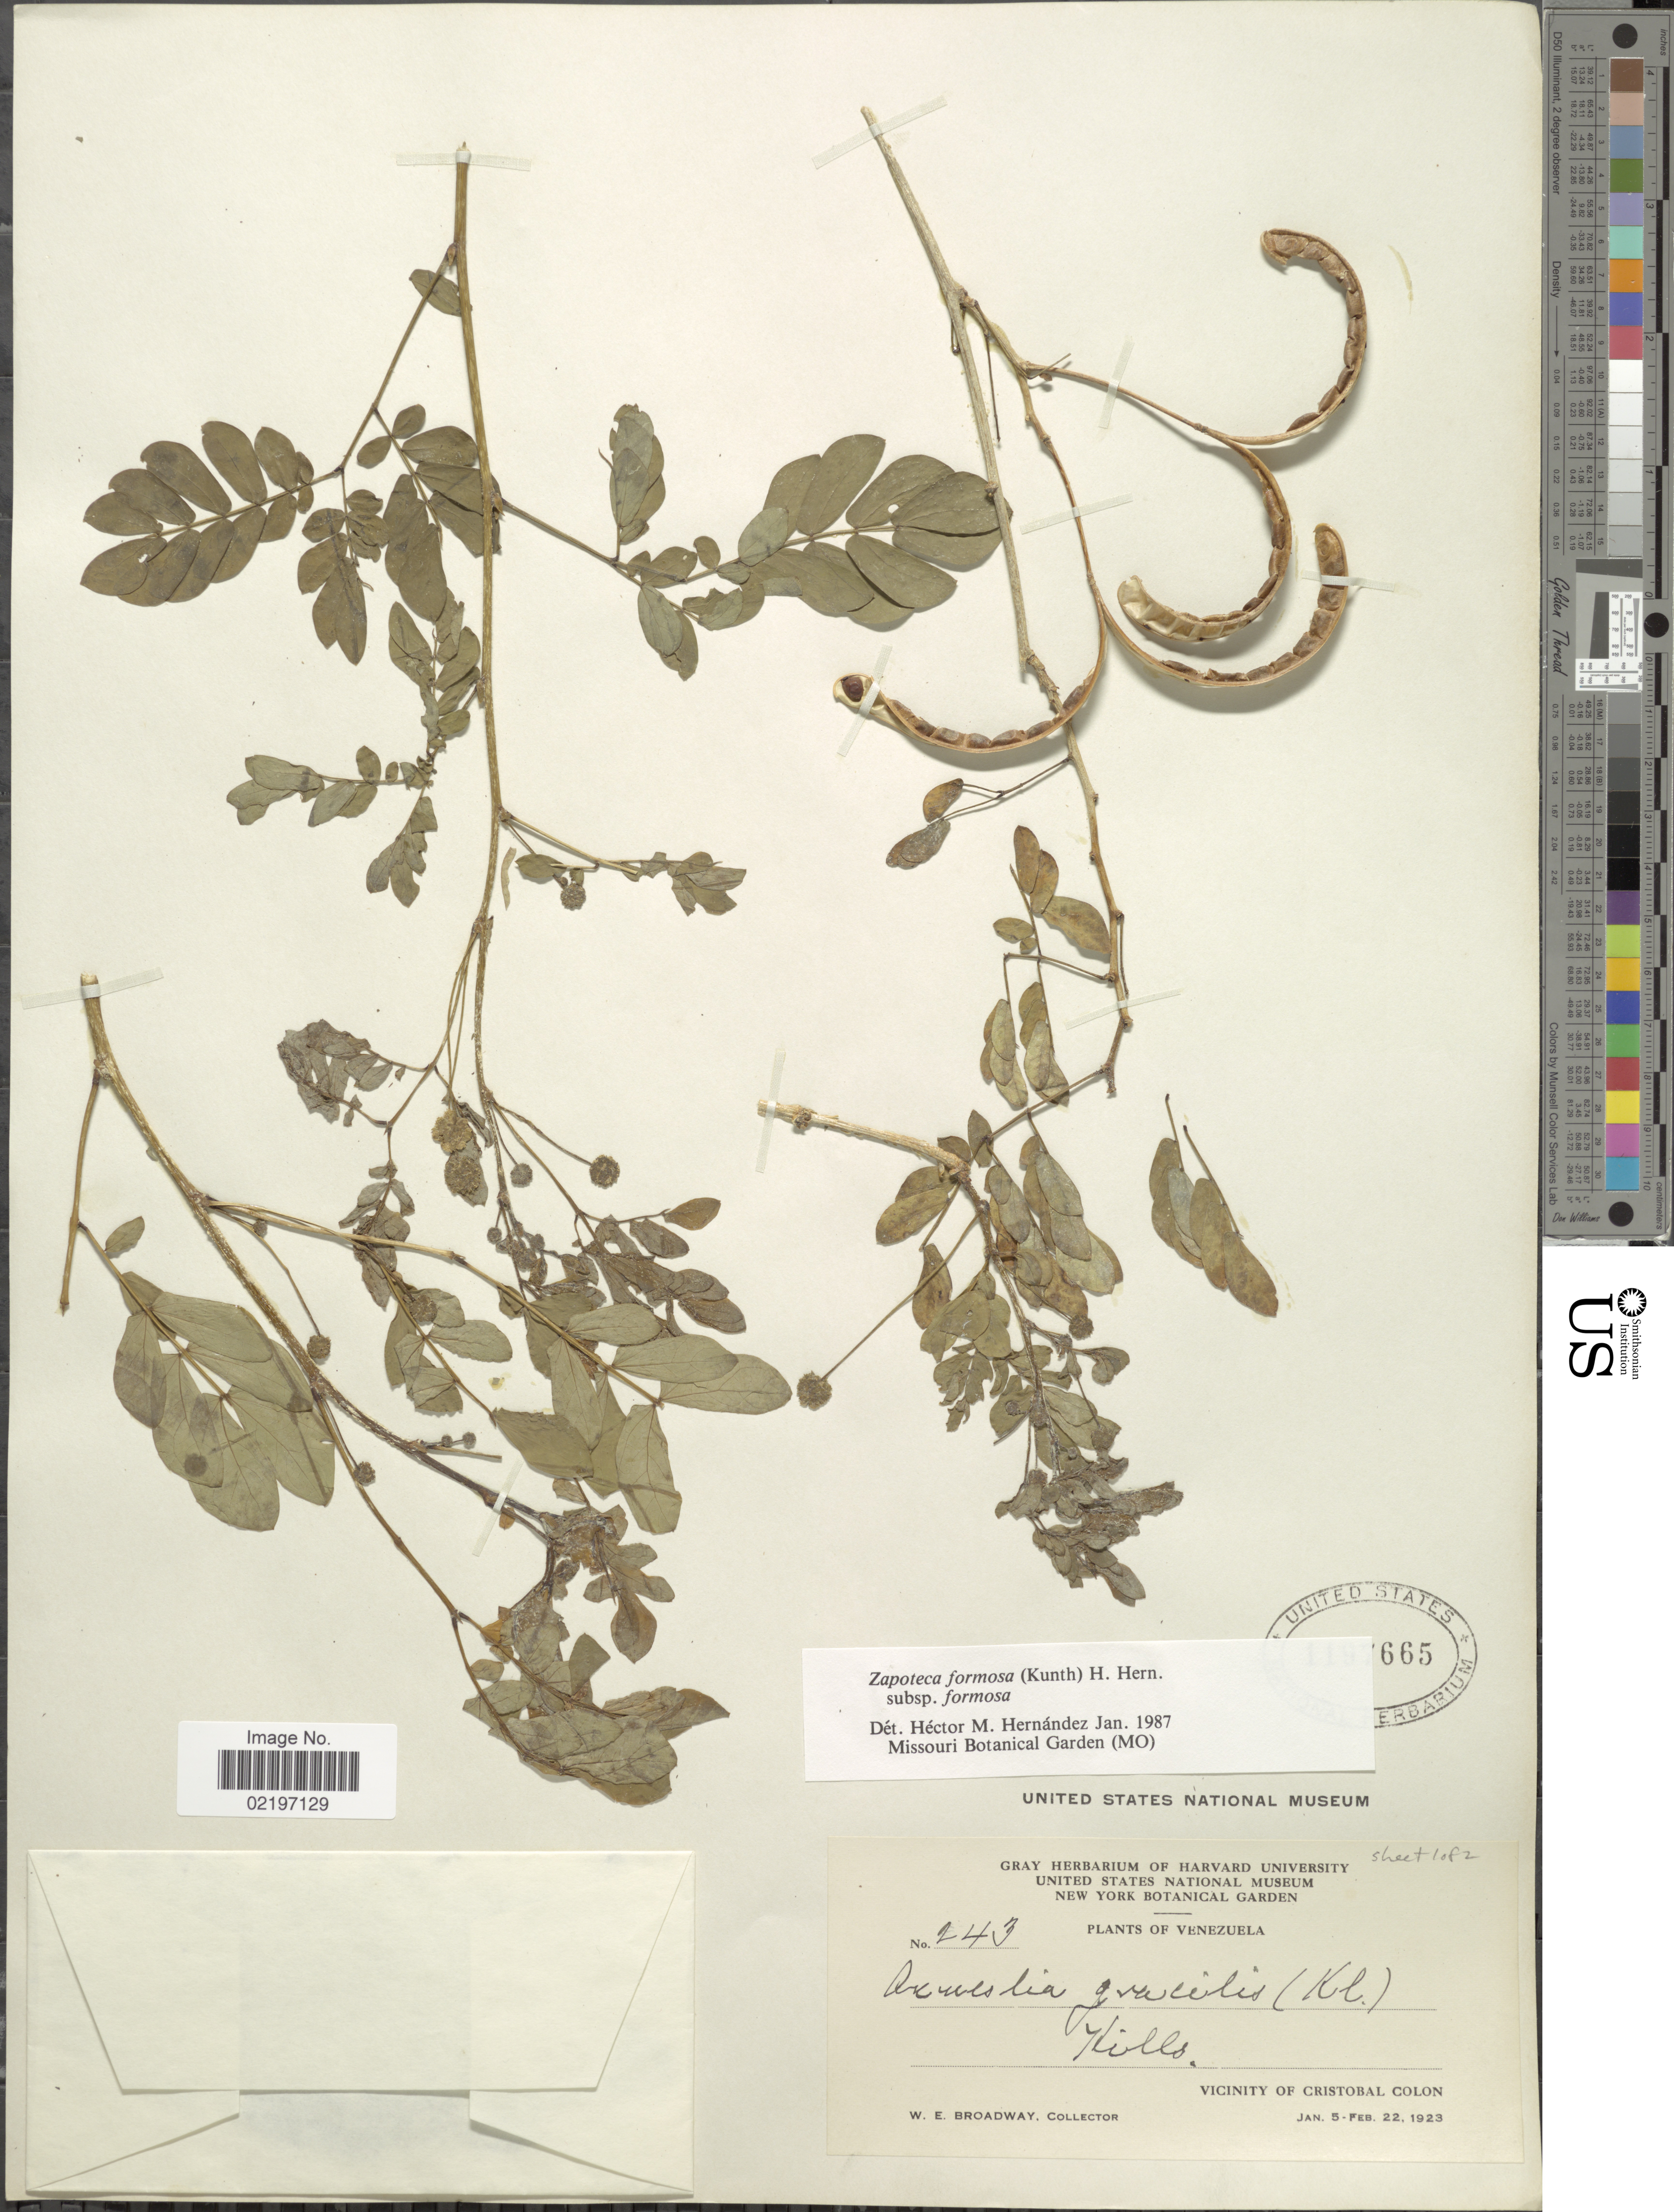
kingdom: Plantae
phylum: Tracheophyta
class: Magnoliopsida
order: Fabales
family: Fabaceae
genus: Zapoteca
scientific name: Zapoteca formosa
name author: (Kunth) H.M. Hern.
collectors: W. E. Broadway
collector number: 243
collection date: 1923-01-05/1923-01-22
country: Venezuela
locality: Vicinity of Cristobal Colon